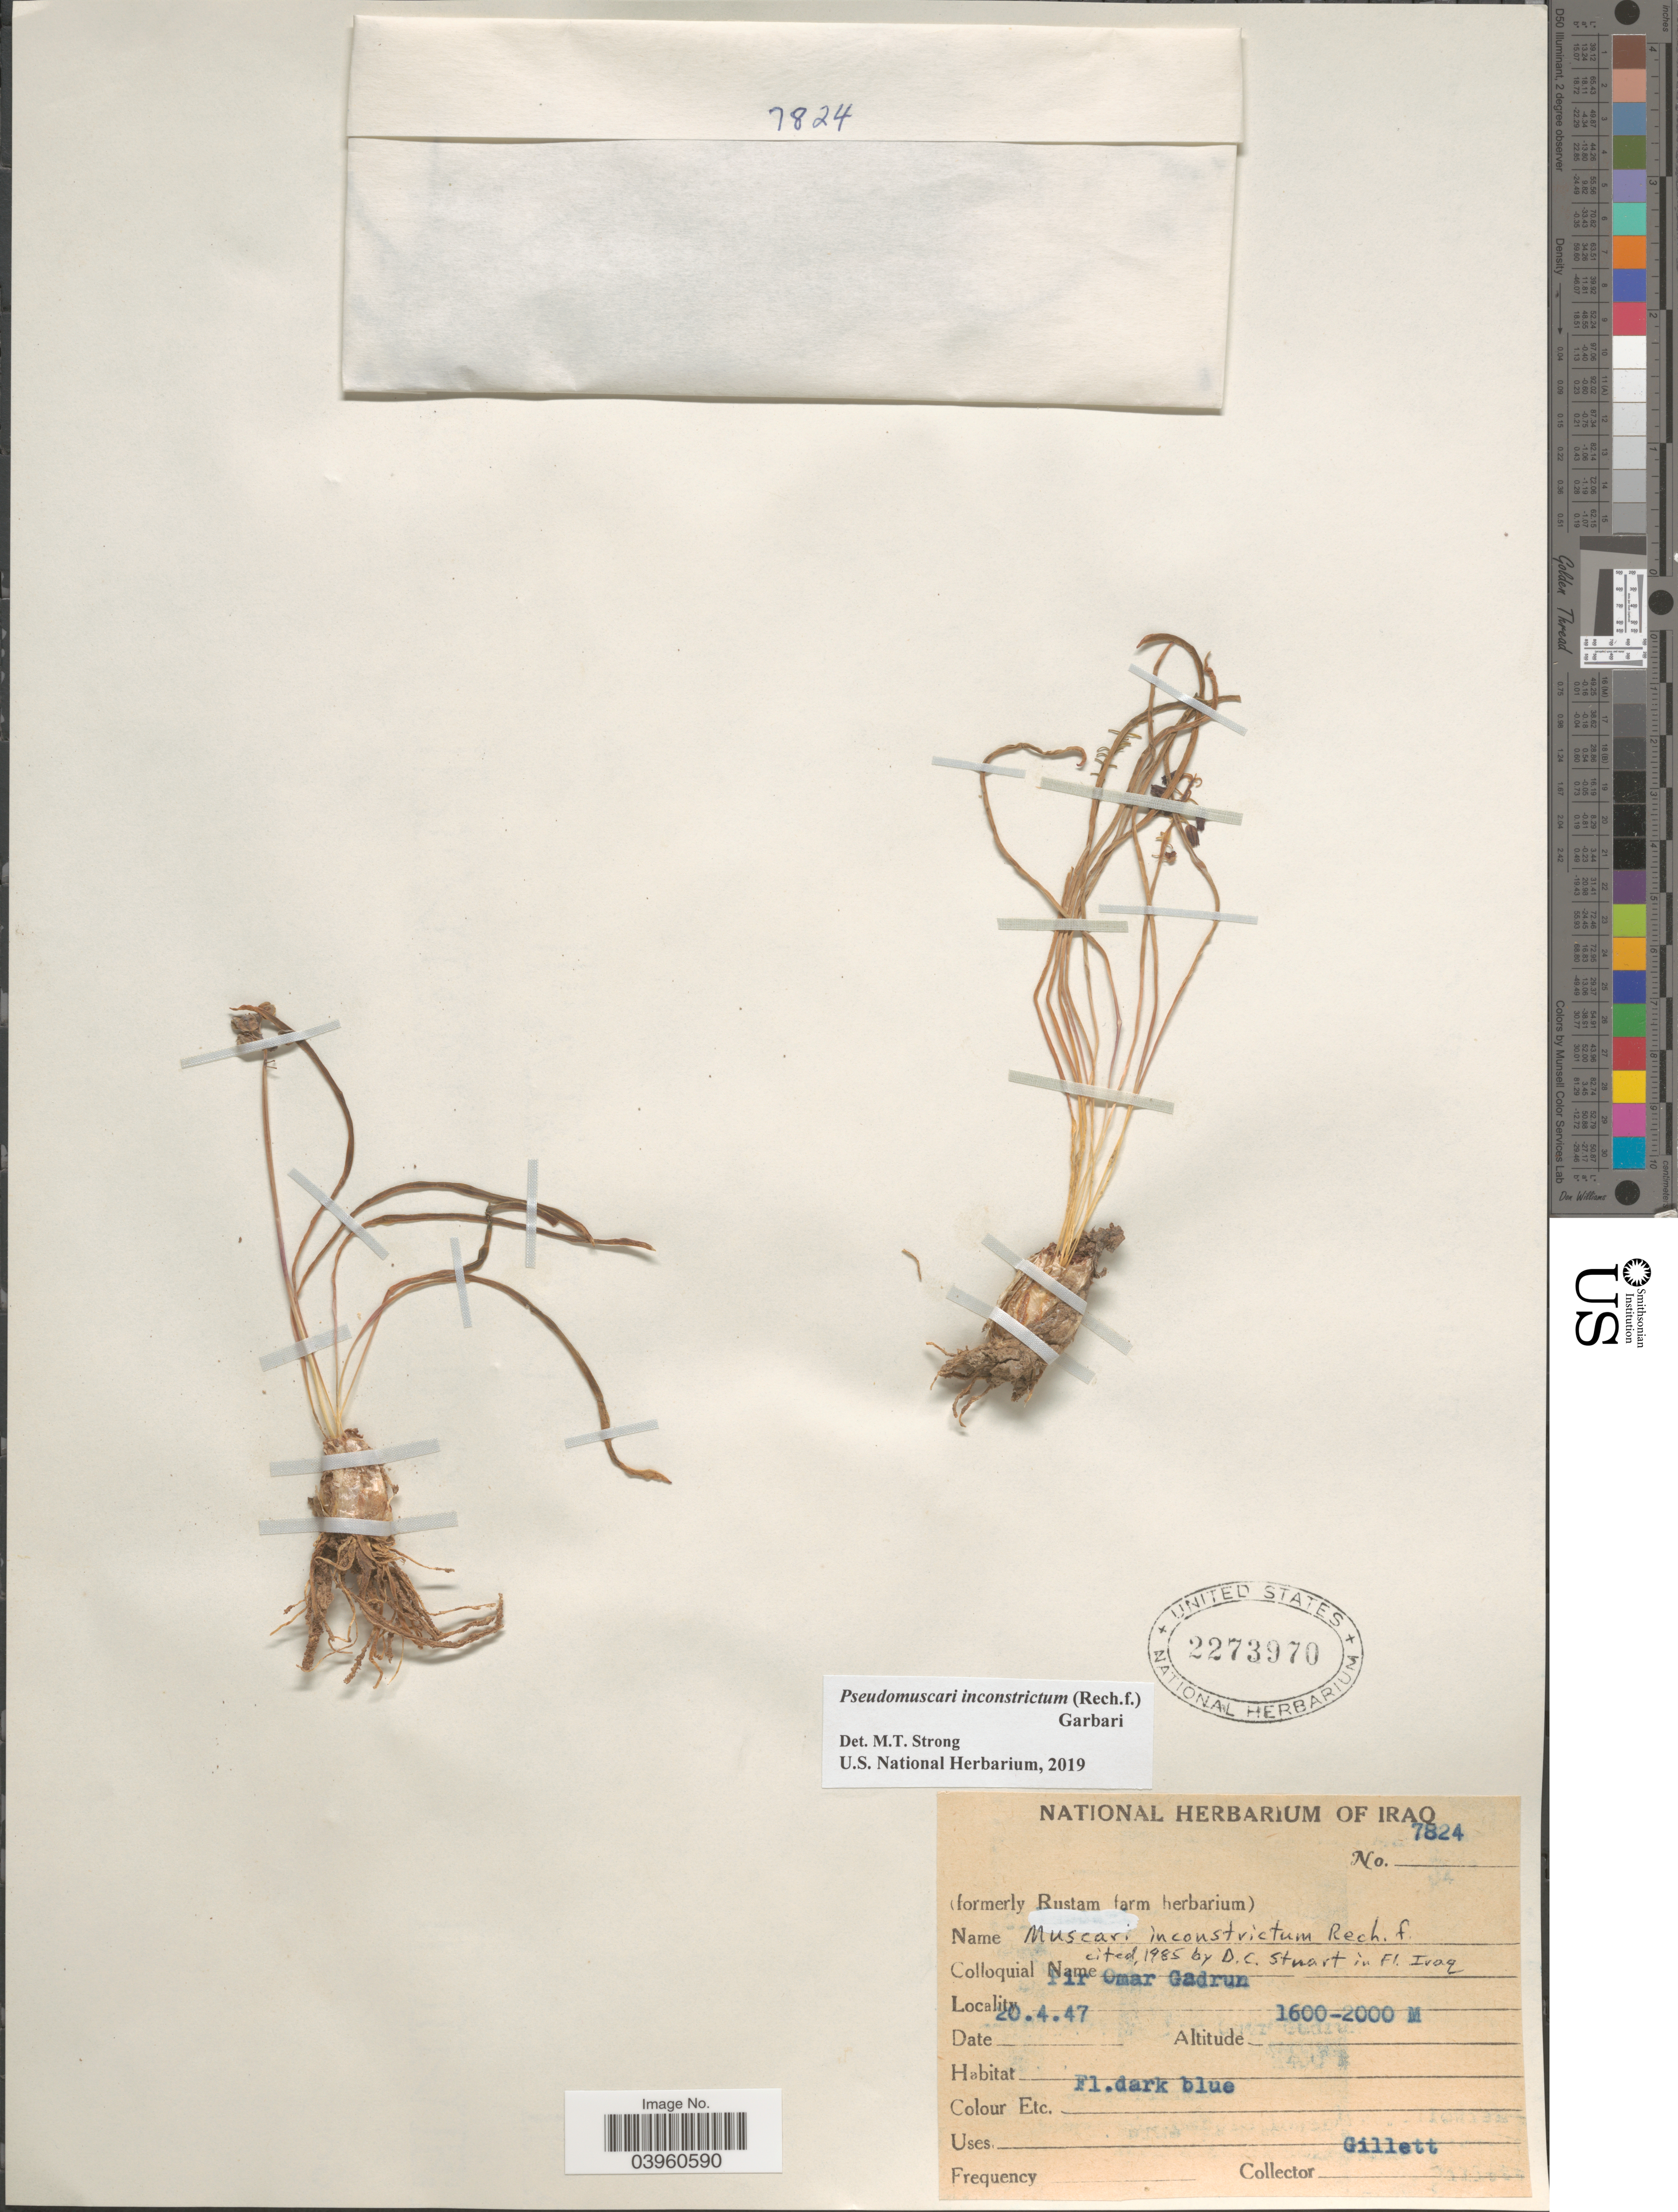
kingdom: Plantae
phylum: Tracheophyta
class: Liliopsida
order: Asparagales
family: Asparagaceae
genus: Pseudomuscari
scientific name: Pseudomuscari inconstrictum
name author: (Rech. f.) Garbari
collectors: Gillett, --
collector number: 7824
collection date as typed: Transcribed d/m/y: 20/4/47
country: Iraq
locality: Pir Omar Gadrun.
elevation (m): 1600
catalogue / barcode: US 2273970